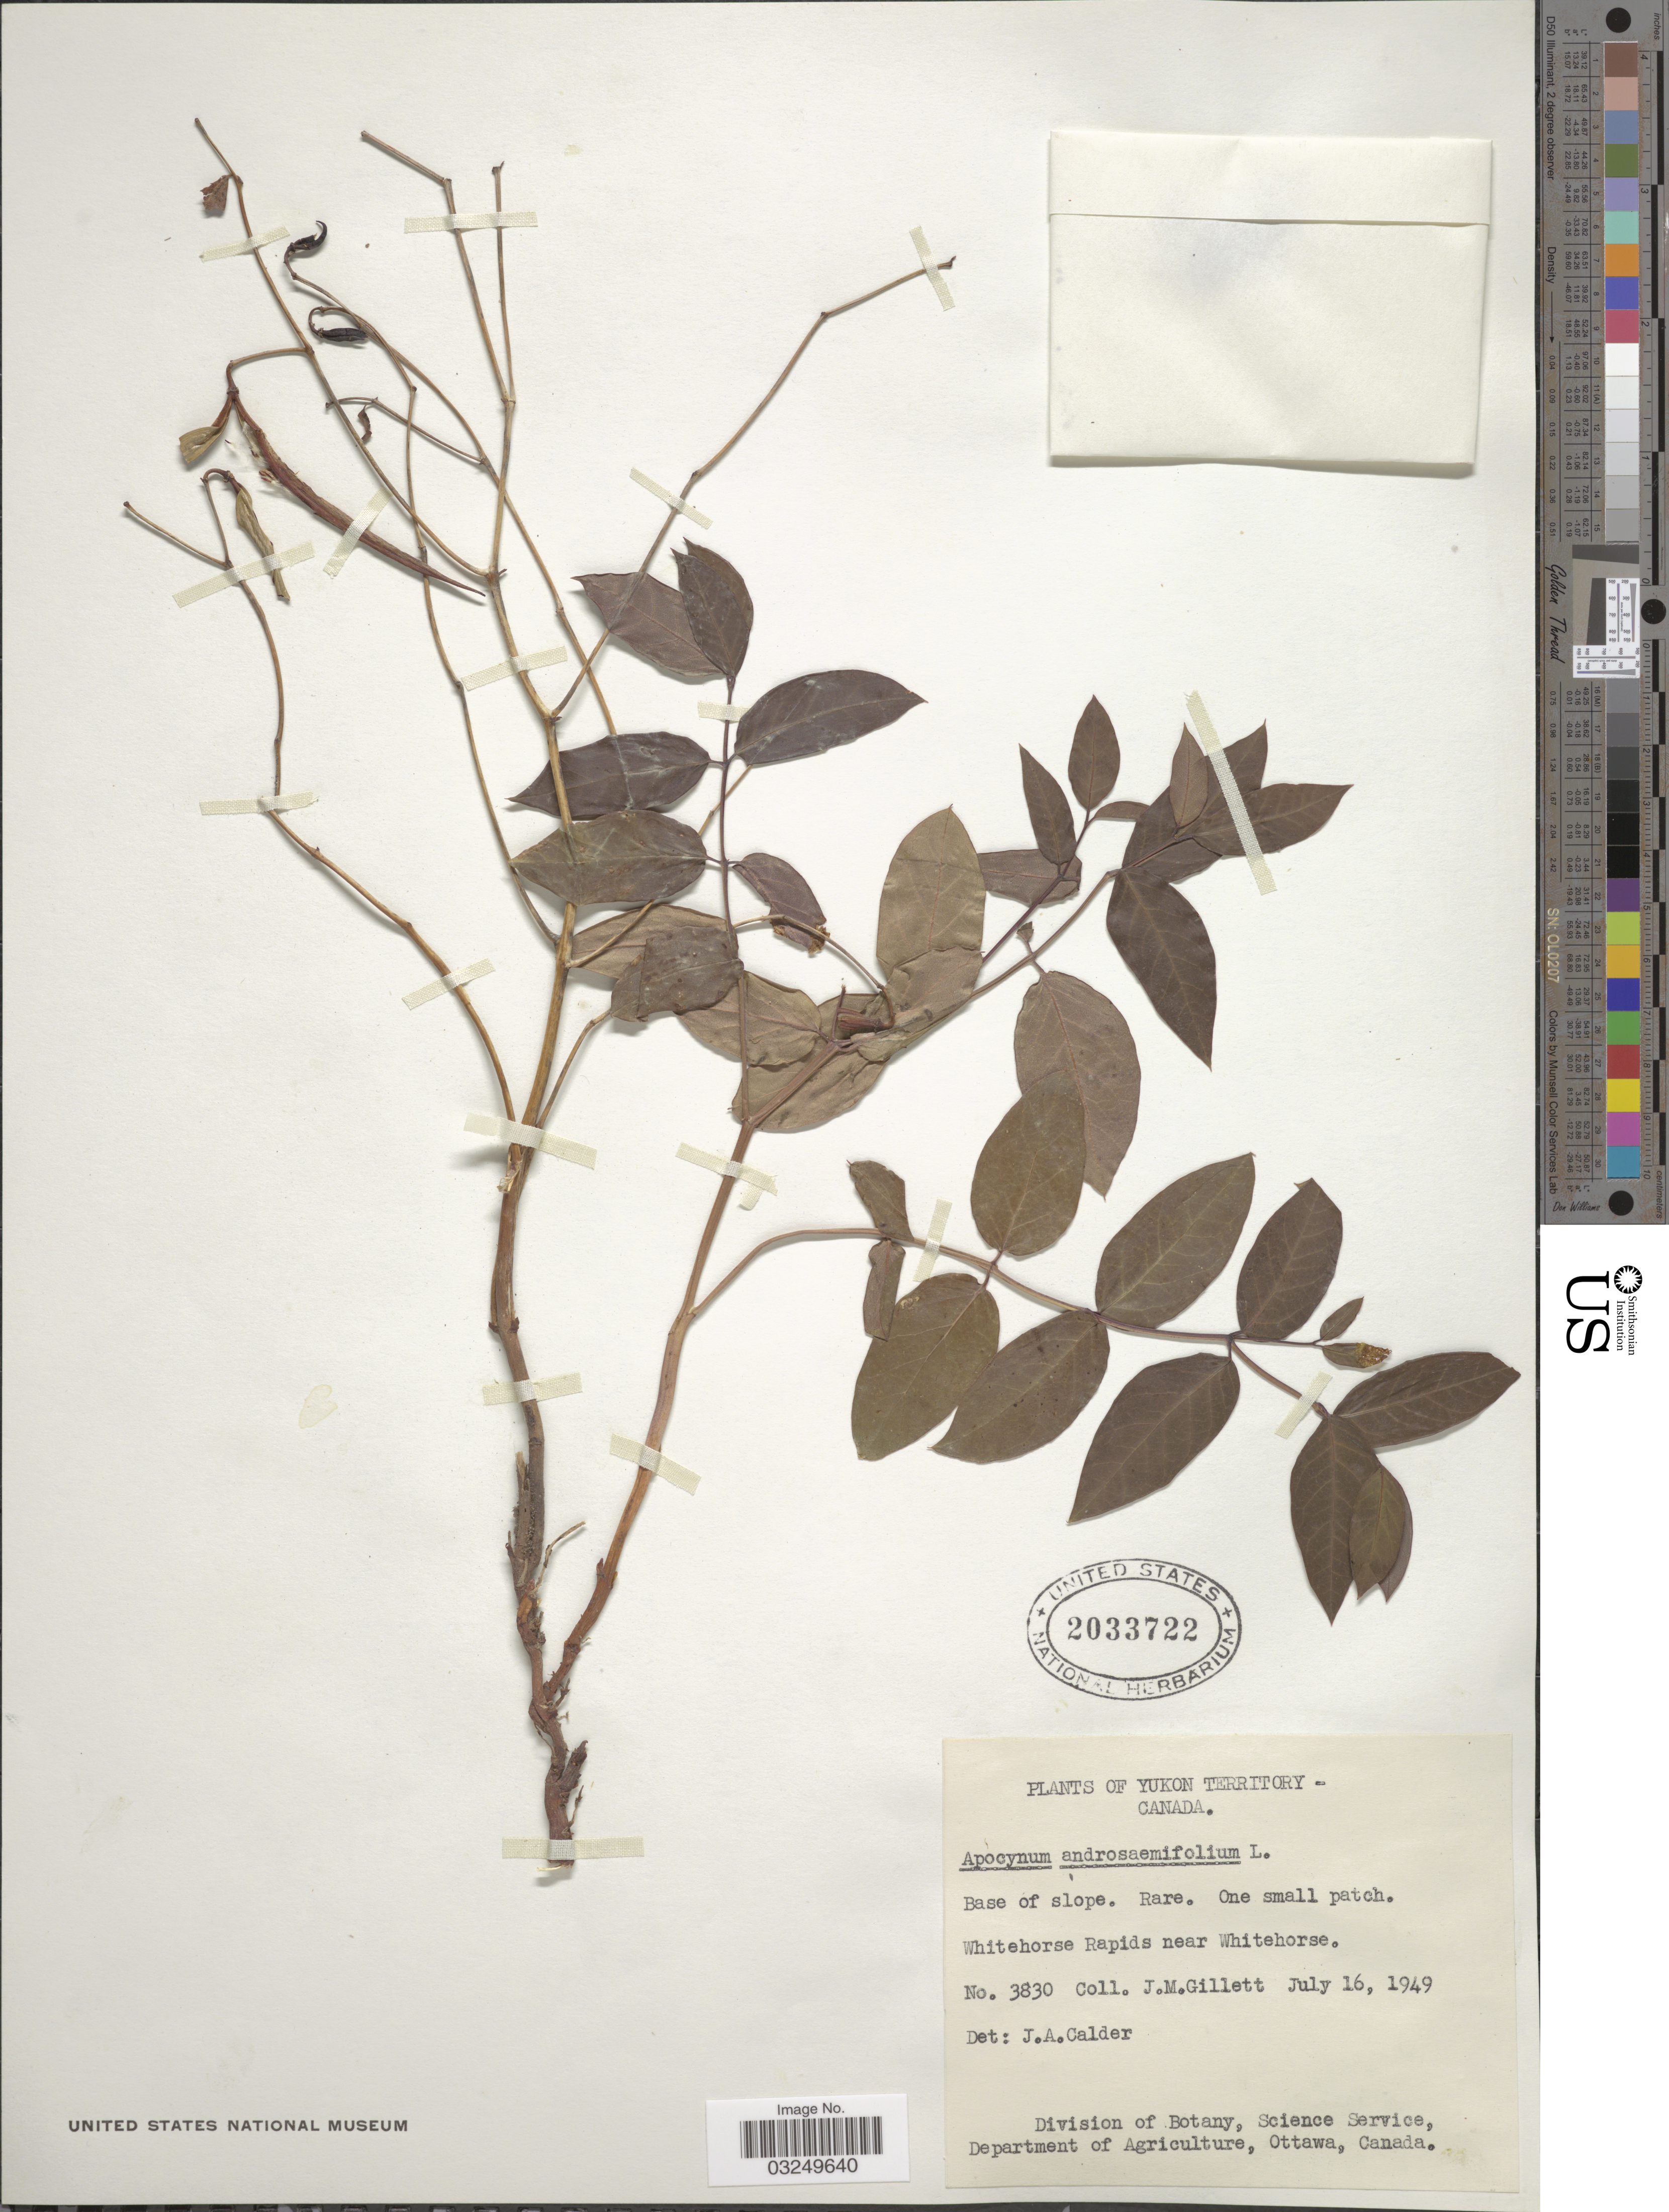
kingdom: Plantae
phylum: Tracheophyta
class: Magnoliopsida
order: Gentianales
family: Apocynaceae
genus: Apocynum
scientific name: Apocynum androsaemifolium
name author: L.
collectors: J. M. Gillett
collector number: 3830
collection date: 1949-07-16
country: Canada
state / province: Yukon Territory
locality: Whitehorse Rapids near Whitehorse.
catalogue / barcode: US 2033722